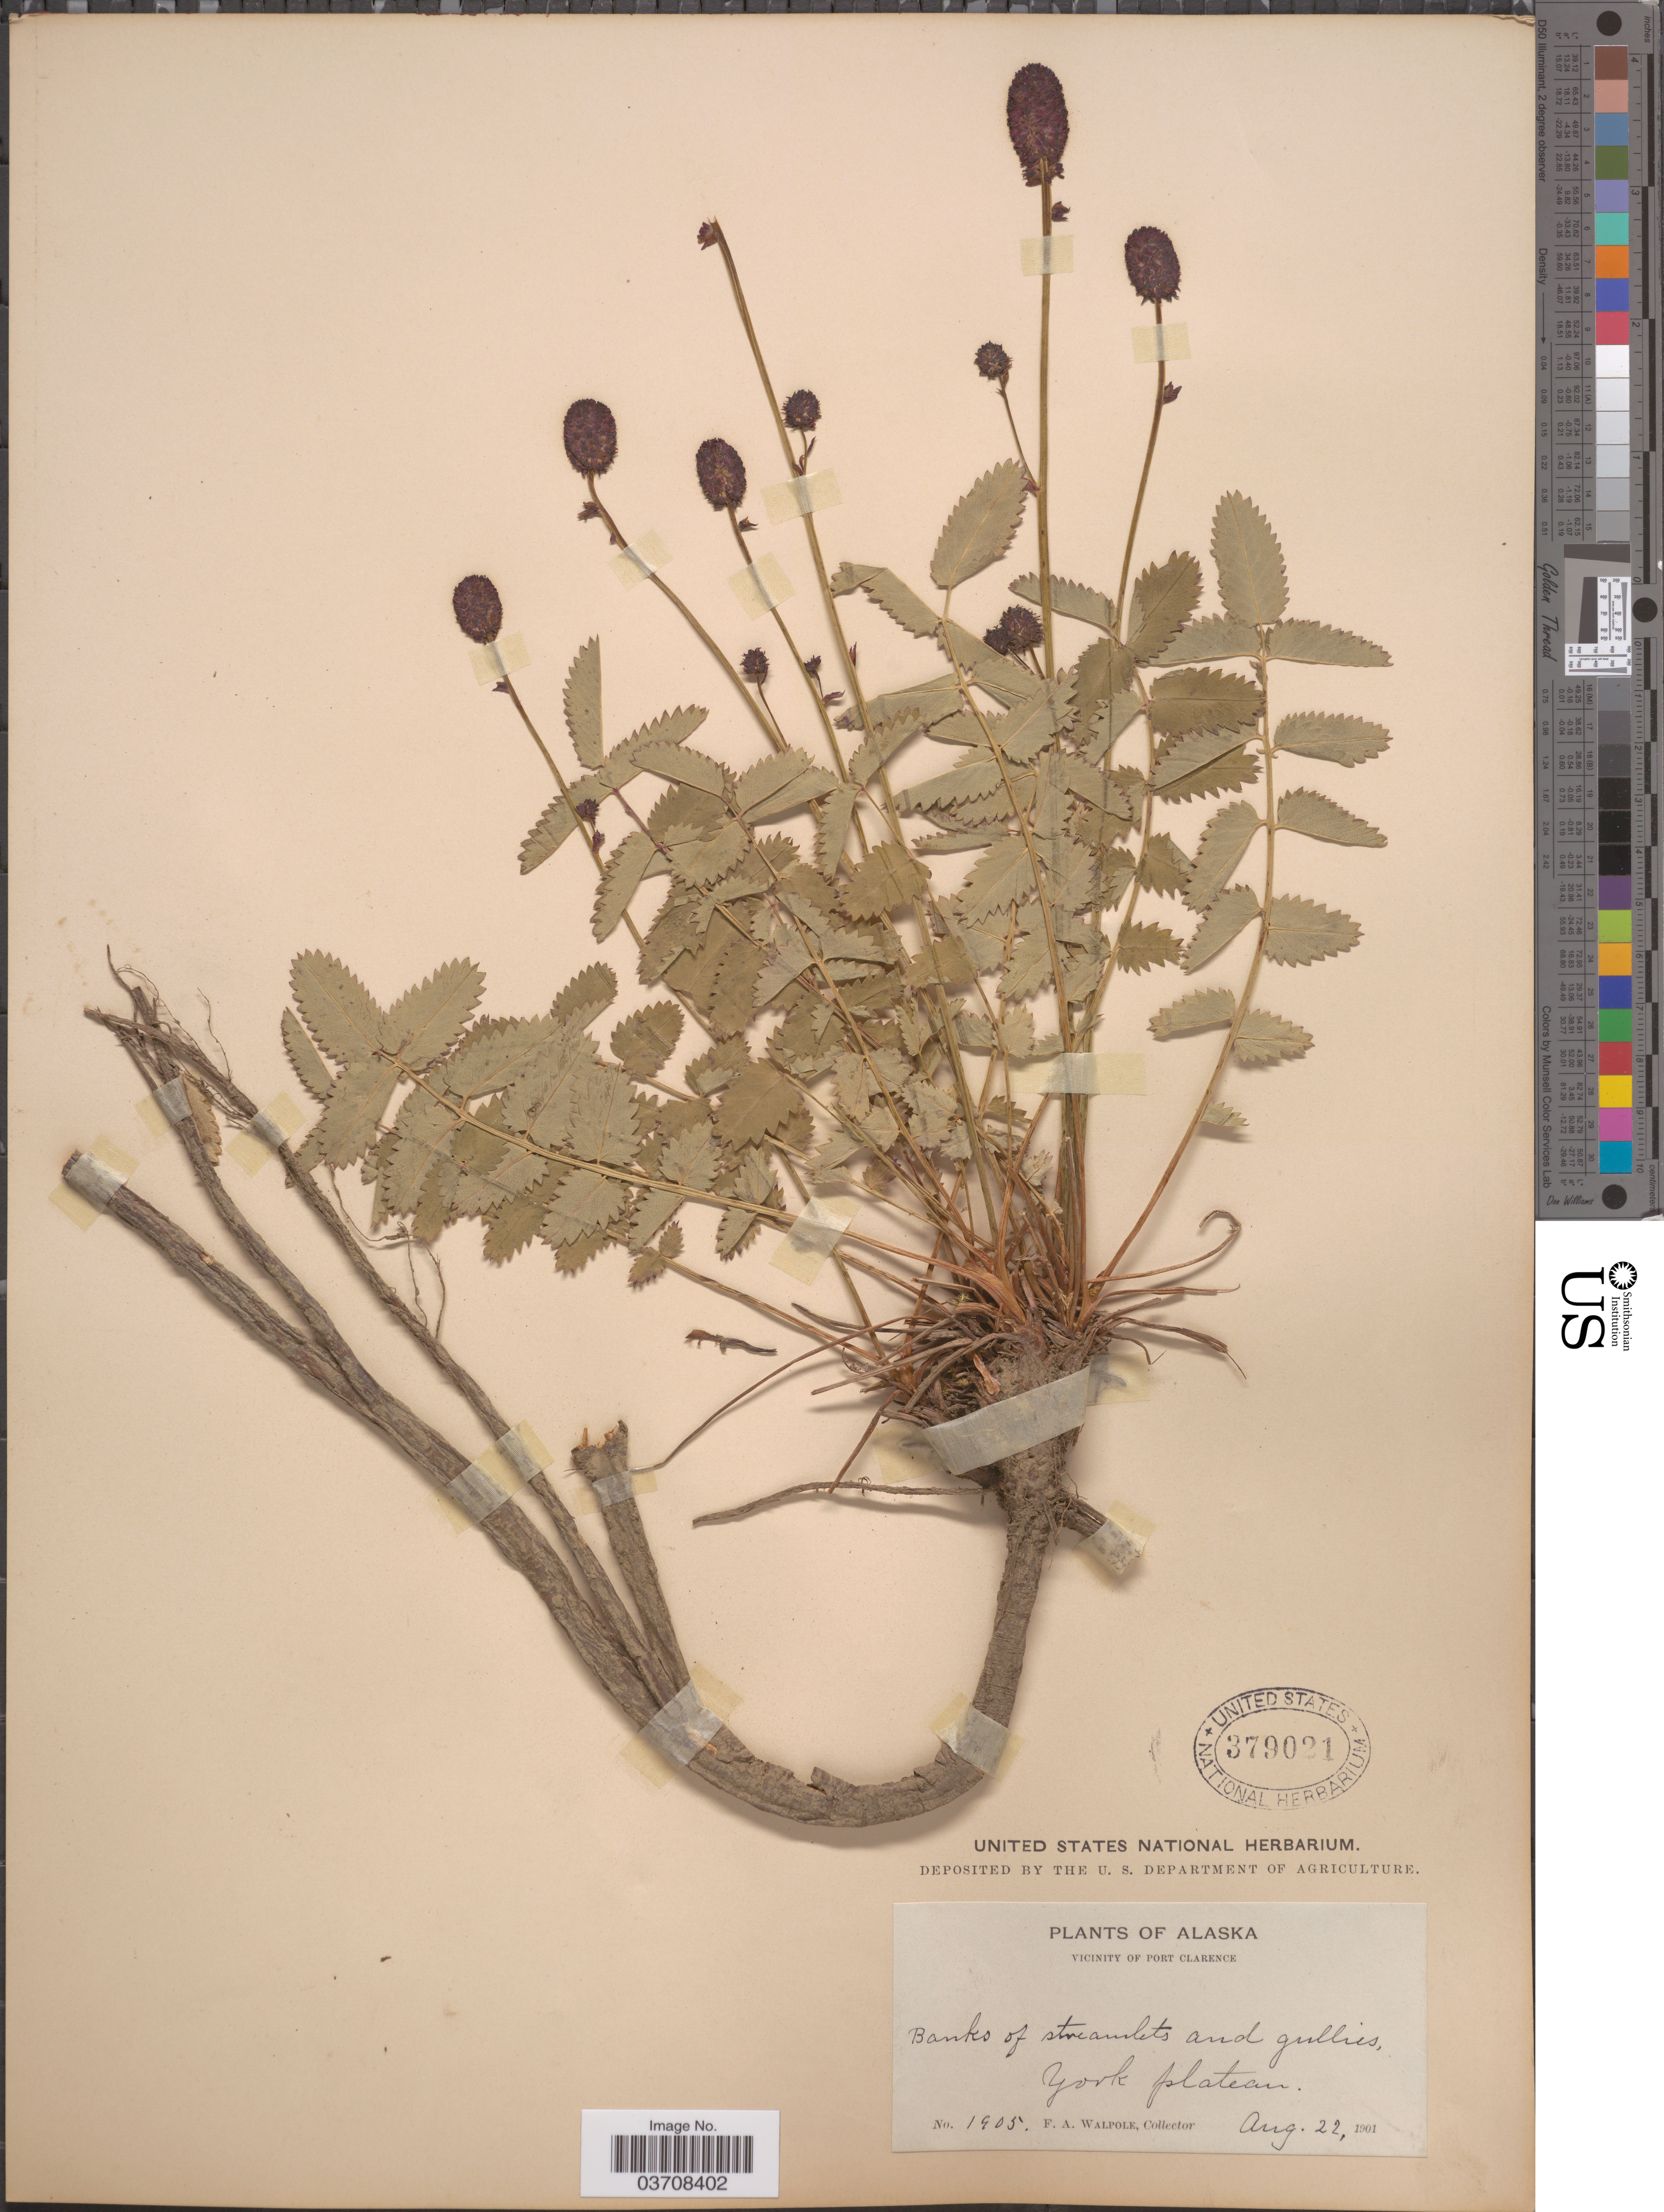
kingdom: Plantae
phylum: Tracheophyta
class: Magnoliopsida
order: Rosales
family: Rosaceae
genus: Sanguisorba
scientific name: Sanguisorba officinalis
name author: L.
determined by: Strong, Mark T., (BOT), Smithsonian Institution - National Museum of Natural History (UNITED STATES)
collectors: F. Walpole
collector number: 1905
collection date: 1901-08-22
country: United States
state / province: Alaska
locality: Vicinity of Port Clarence. York Plateau.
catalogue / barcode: US 379021